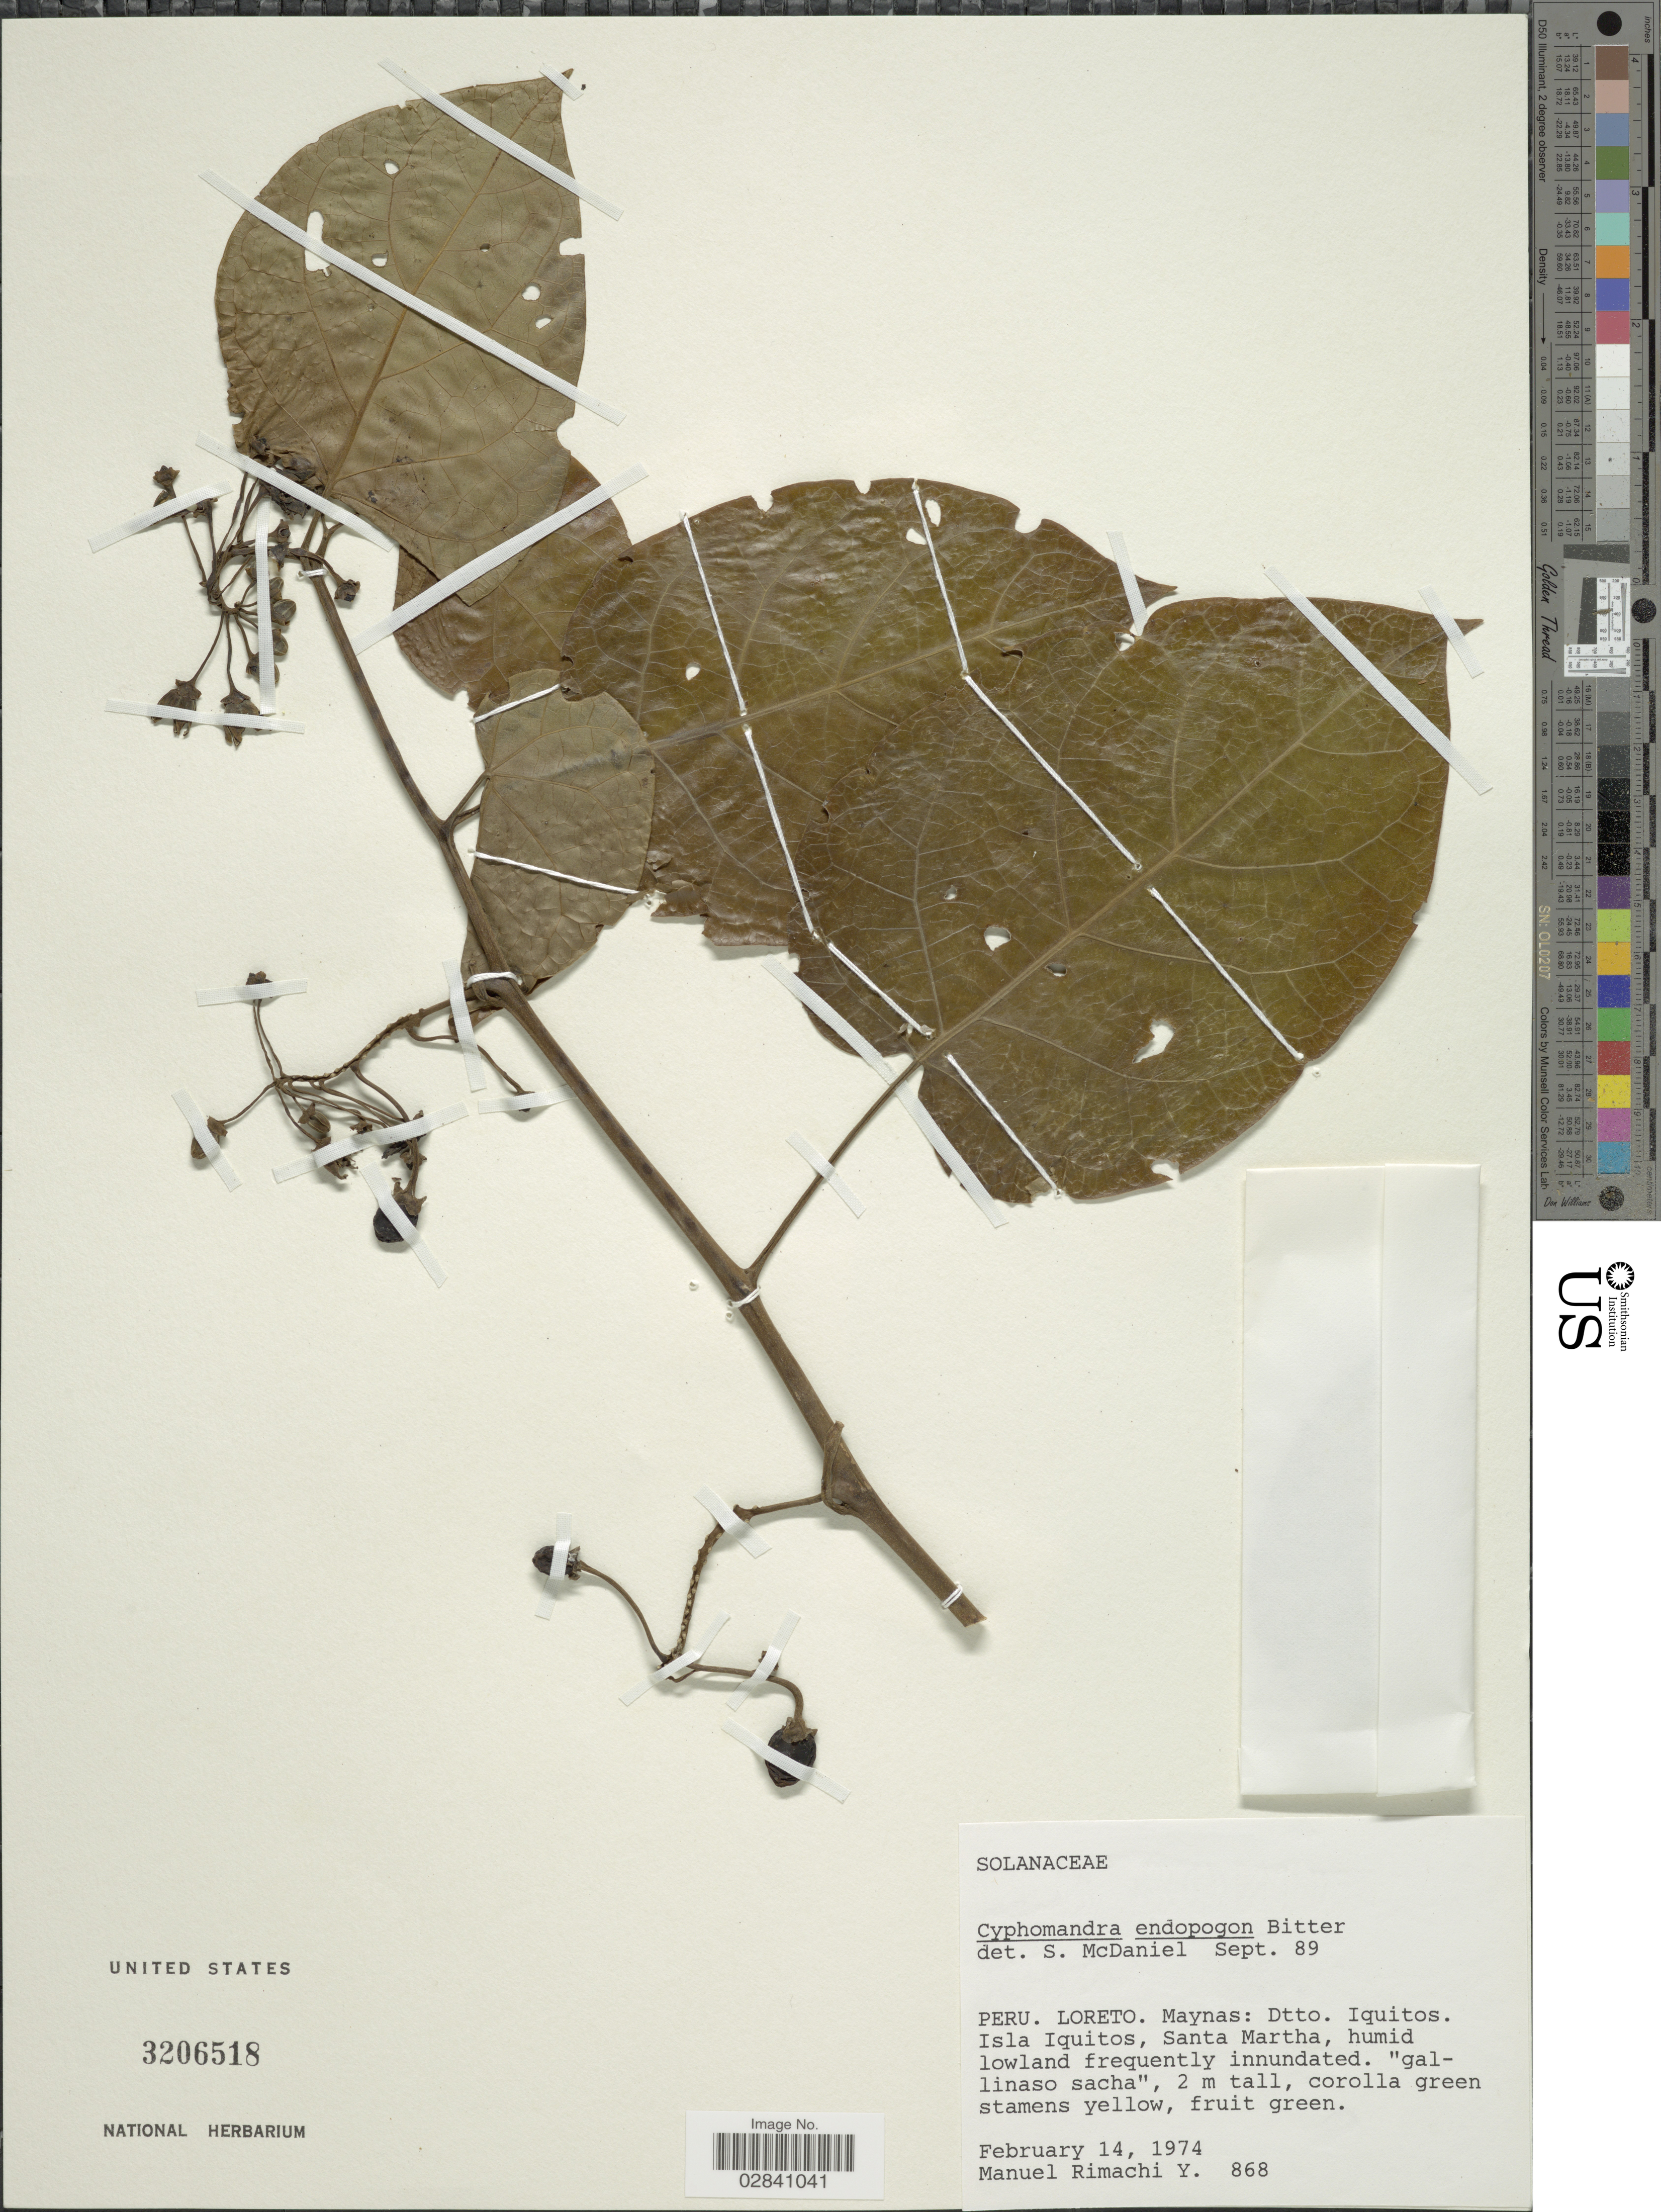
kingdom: Plantae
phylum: Tracheophyta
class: Magnoliopsida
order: Solanales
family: Solanaceae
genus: Cyphomandra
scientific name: Cyphomandra endopogon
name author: Bitter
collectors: M. Rimachi Y.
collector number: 868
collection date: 1974-02-14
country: Peru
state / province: Loreto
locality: Maynas: Dtto. Iquitos. Isla Iquitos, Santa Martha.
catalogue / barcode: US 3206518